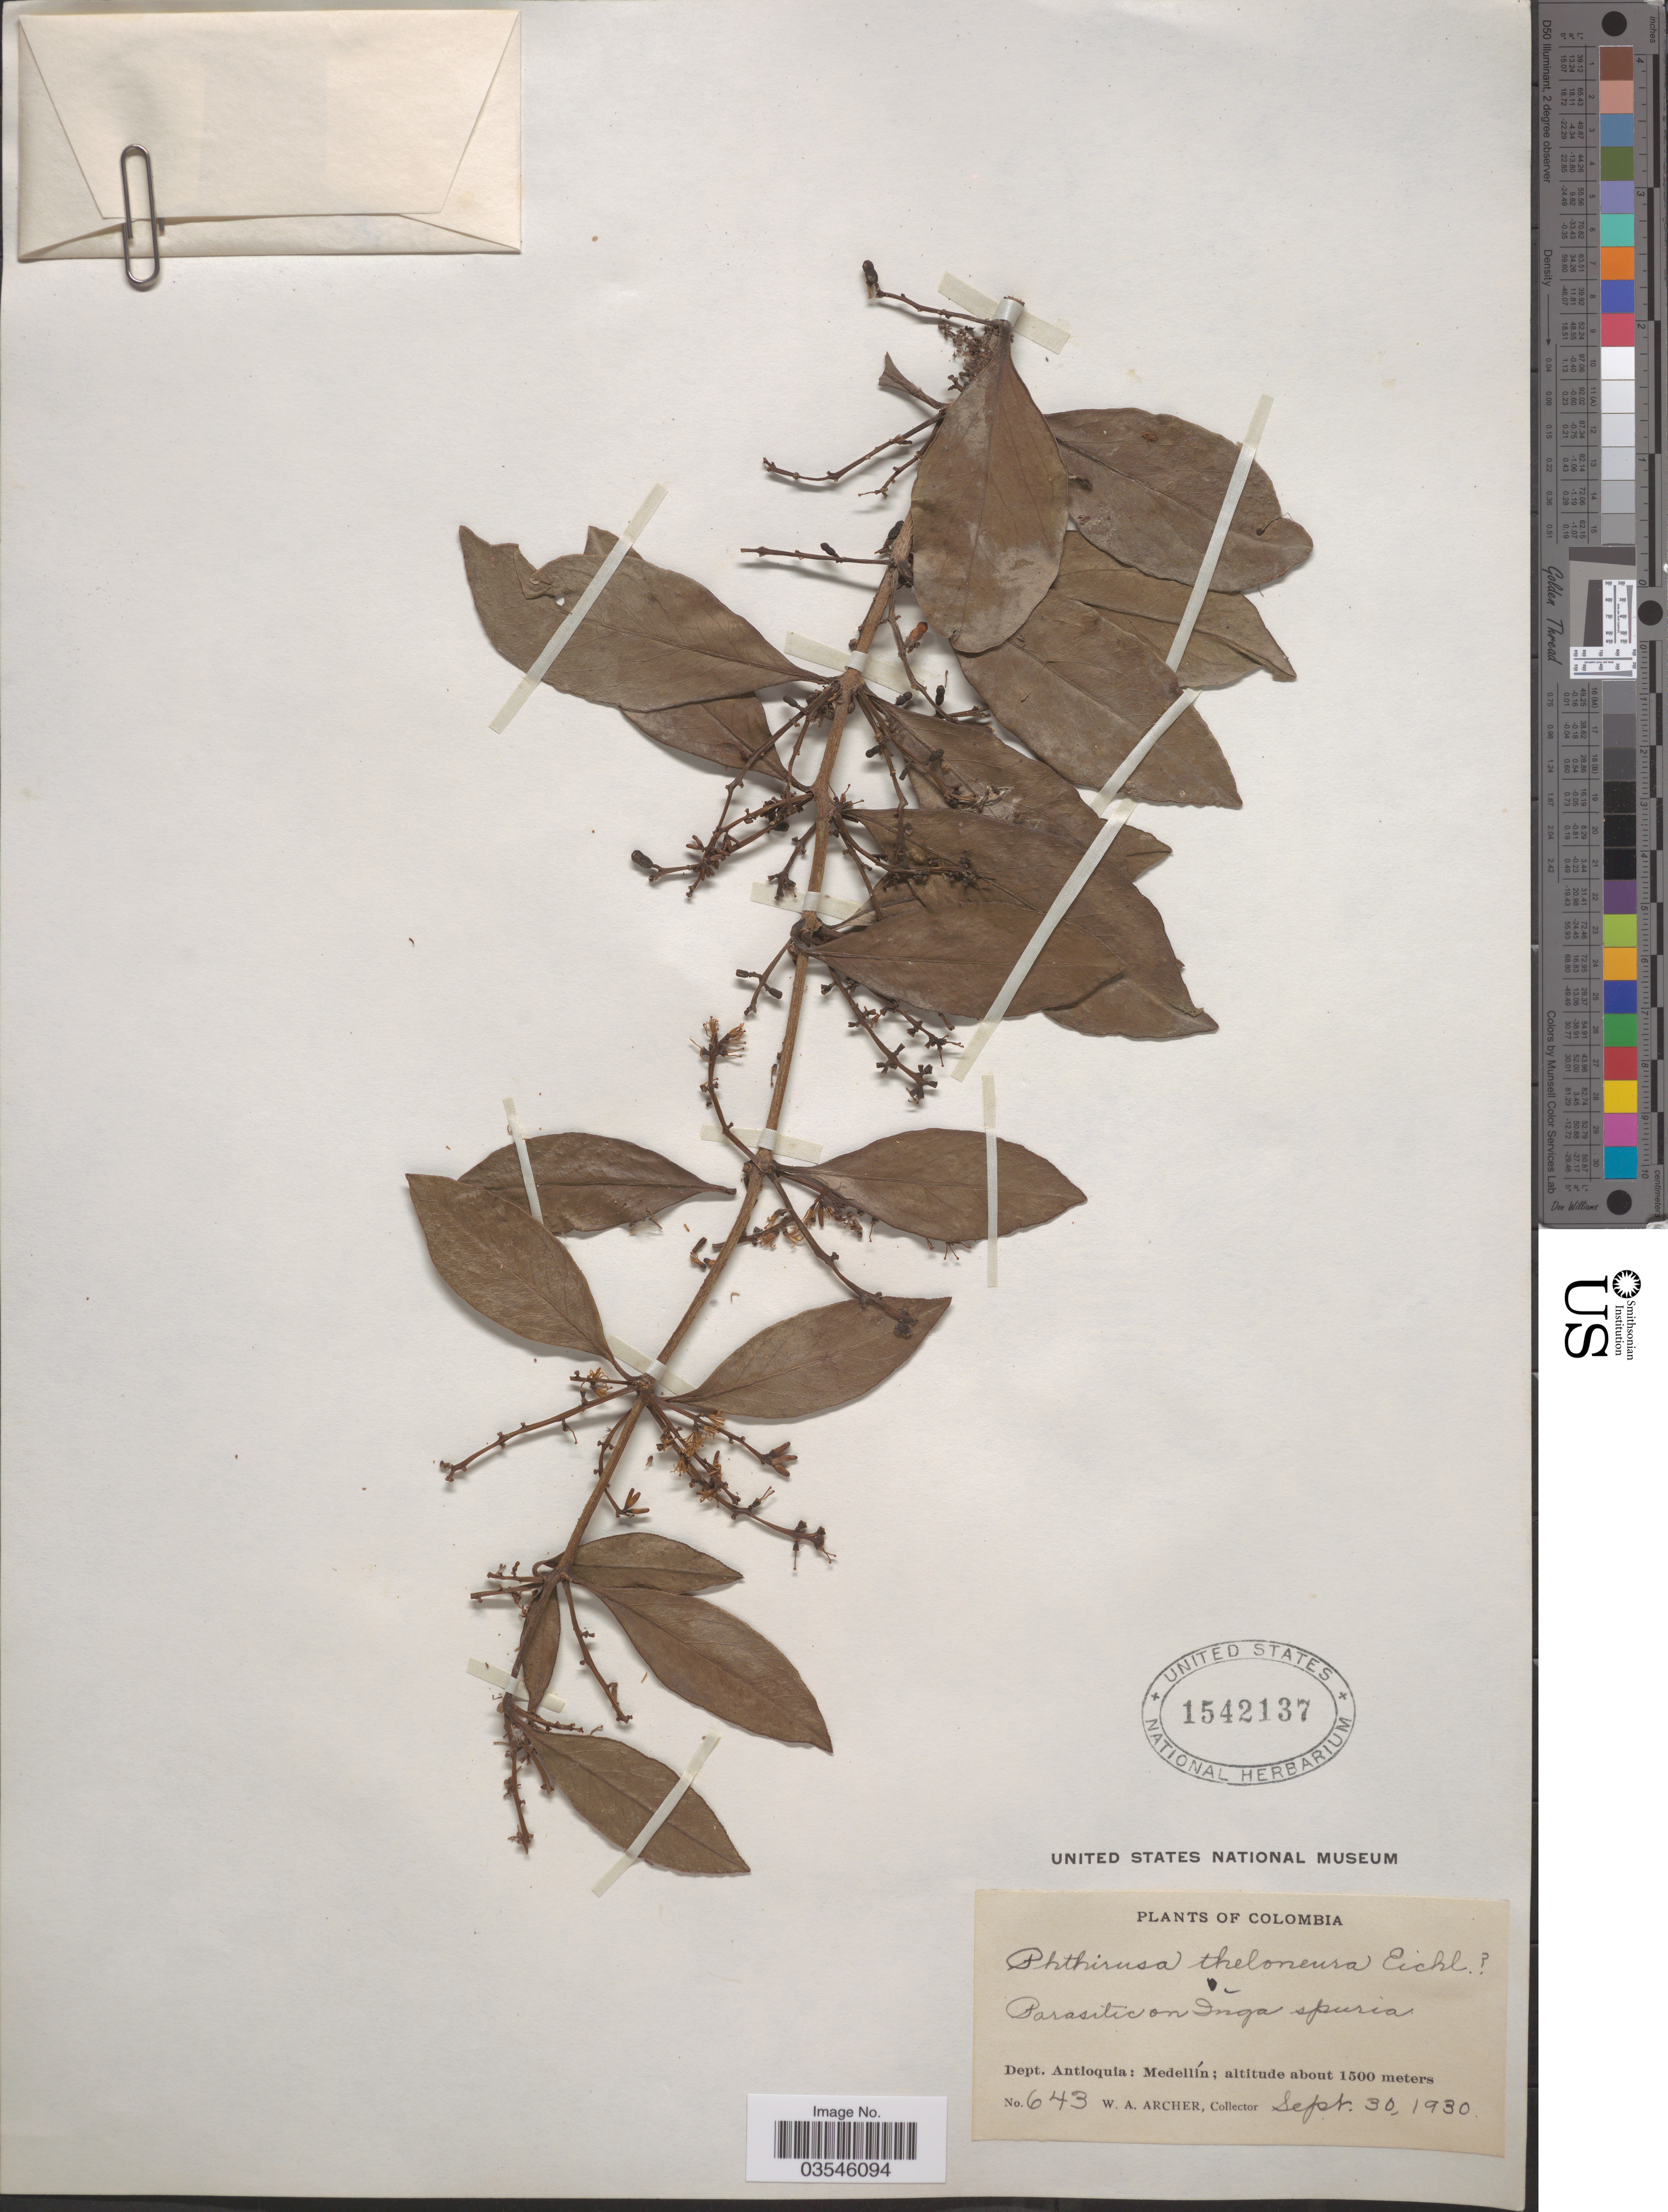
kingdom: Plantae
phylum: Tracheophyta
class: Magnoliopsida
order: Santalales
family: Loranthaceae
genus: Phthirusa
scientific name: Phthirusa theloneura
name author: Eichler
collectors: W. Archer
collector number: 643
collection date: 1930-09-30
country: Colombia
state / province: Antioquia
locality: Dept. Antioquia: Medellín.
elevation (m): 1500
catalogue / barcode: US 1542137